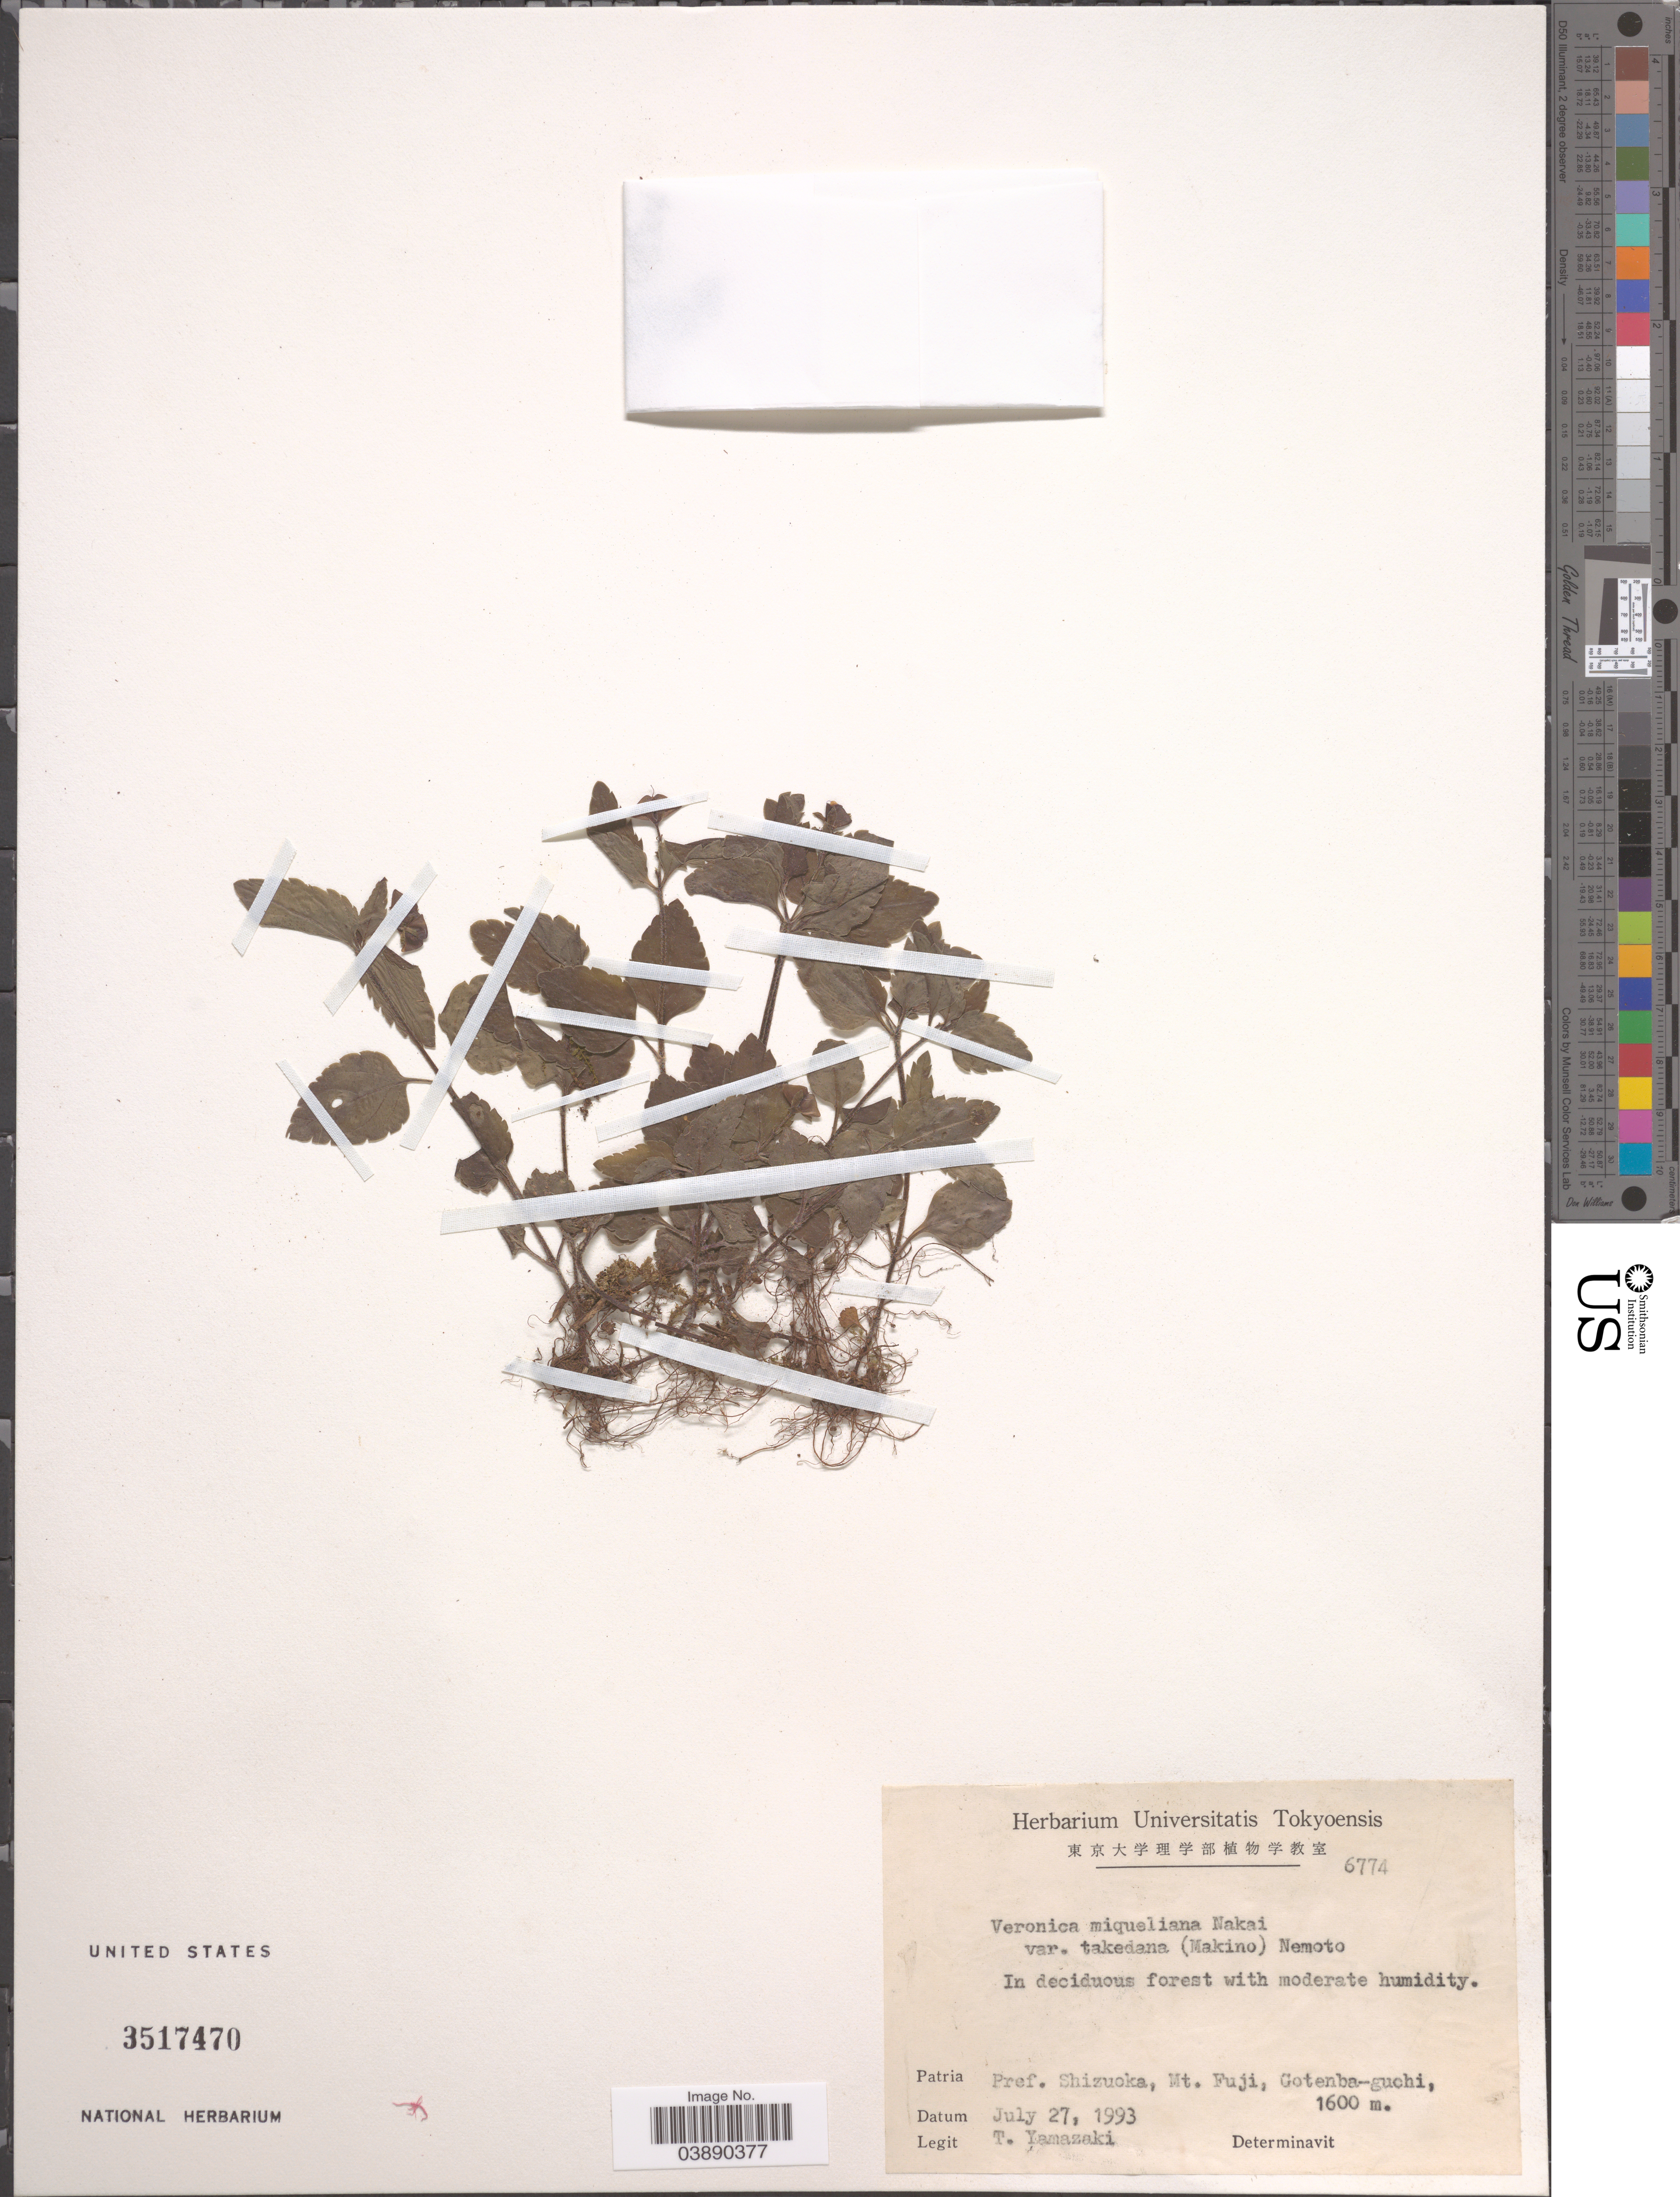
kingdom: Plantae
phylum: Tracheophyta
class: Magnoliopsida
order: Lamiales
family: Plantaginaceae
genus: Veronica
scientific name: Veronica miqueliana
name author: Nakai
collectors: T. Yamazaki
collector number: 6774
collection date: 1993-07-27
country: Japan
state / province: Sizuoka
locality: Pref. Shizuoka, Mt. Fuji, Gotenba-guchi.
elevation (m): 1600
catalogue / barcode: US 3517470